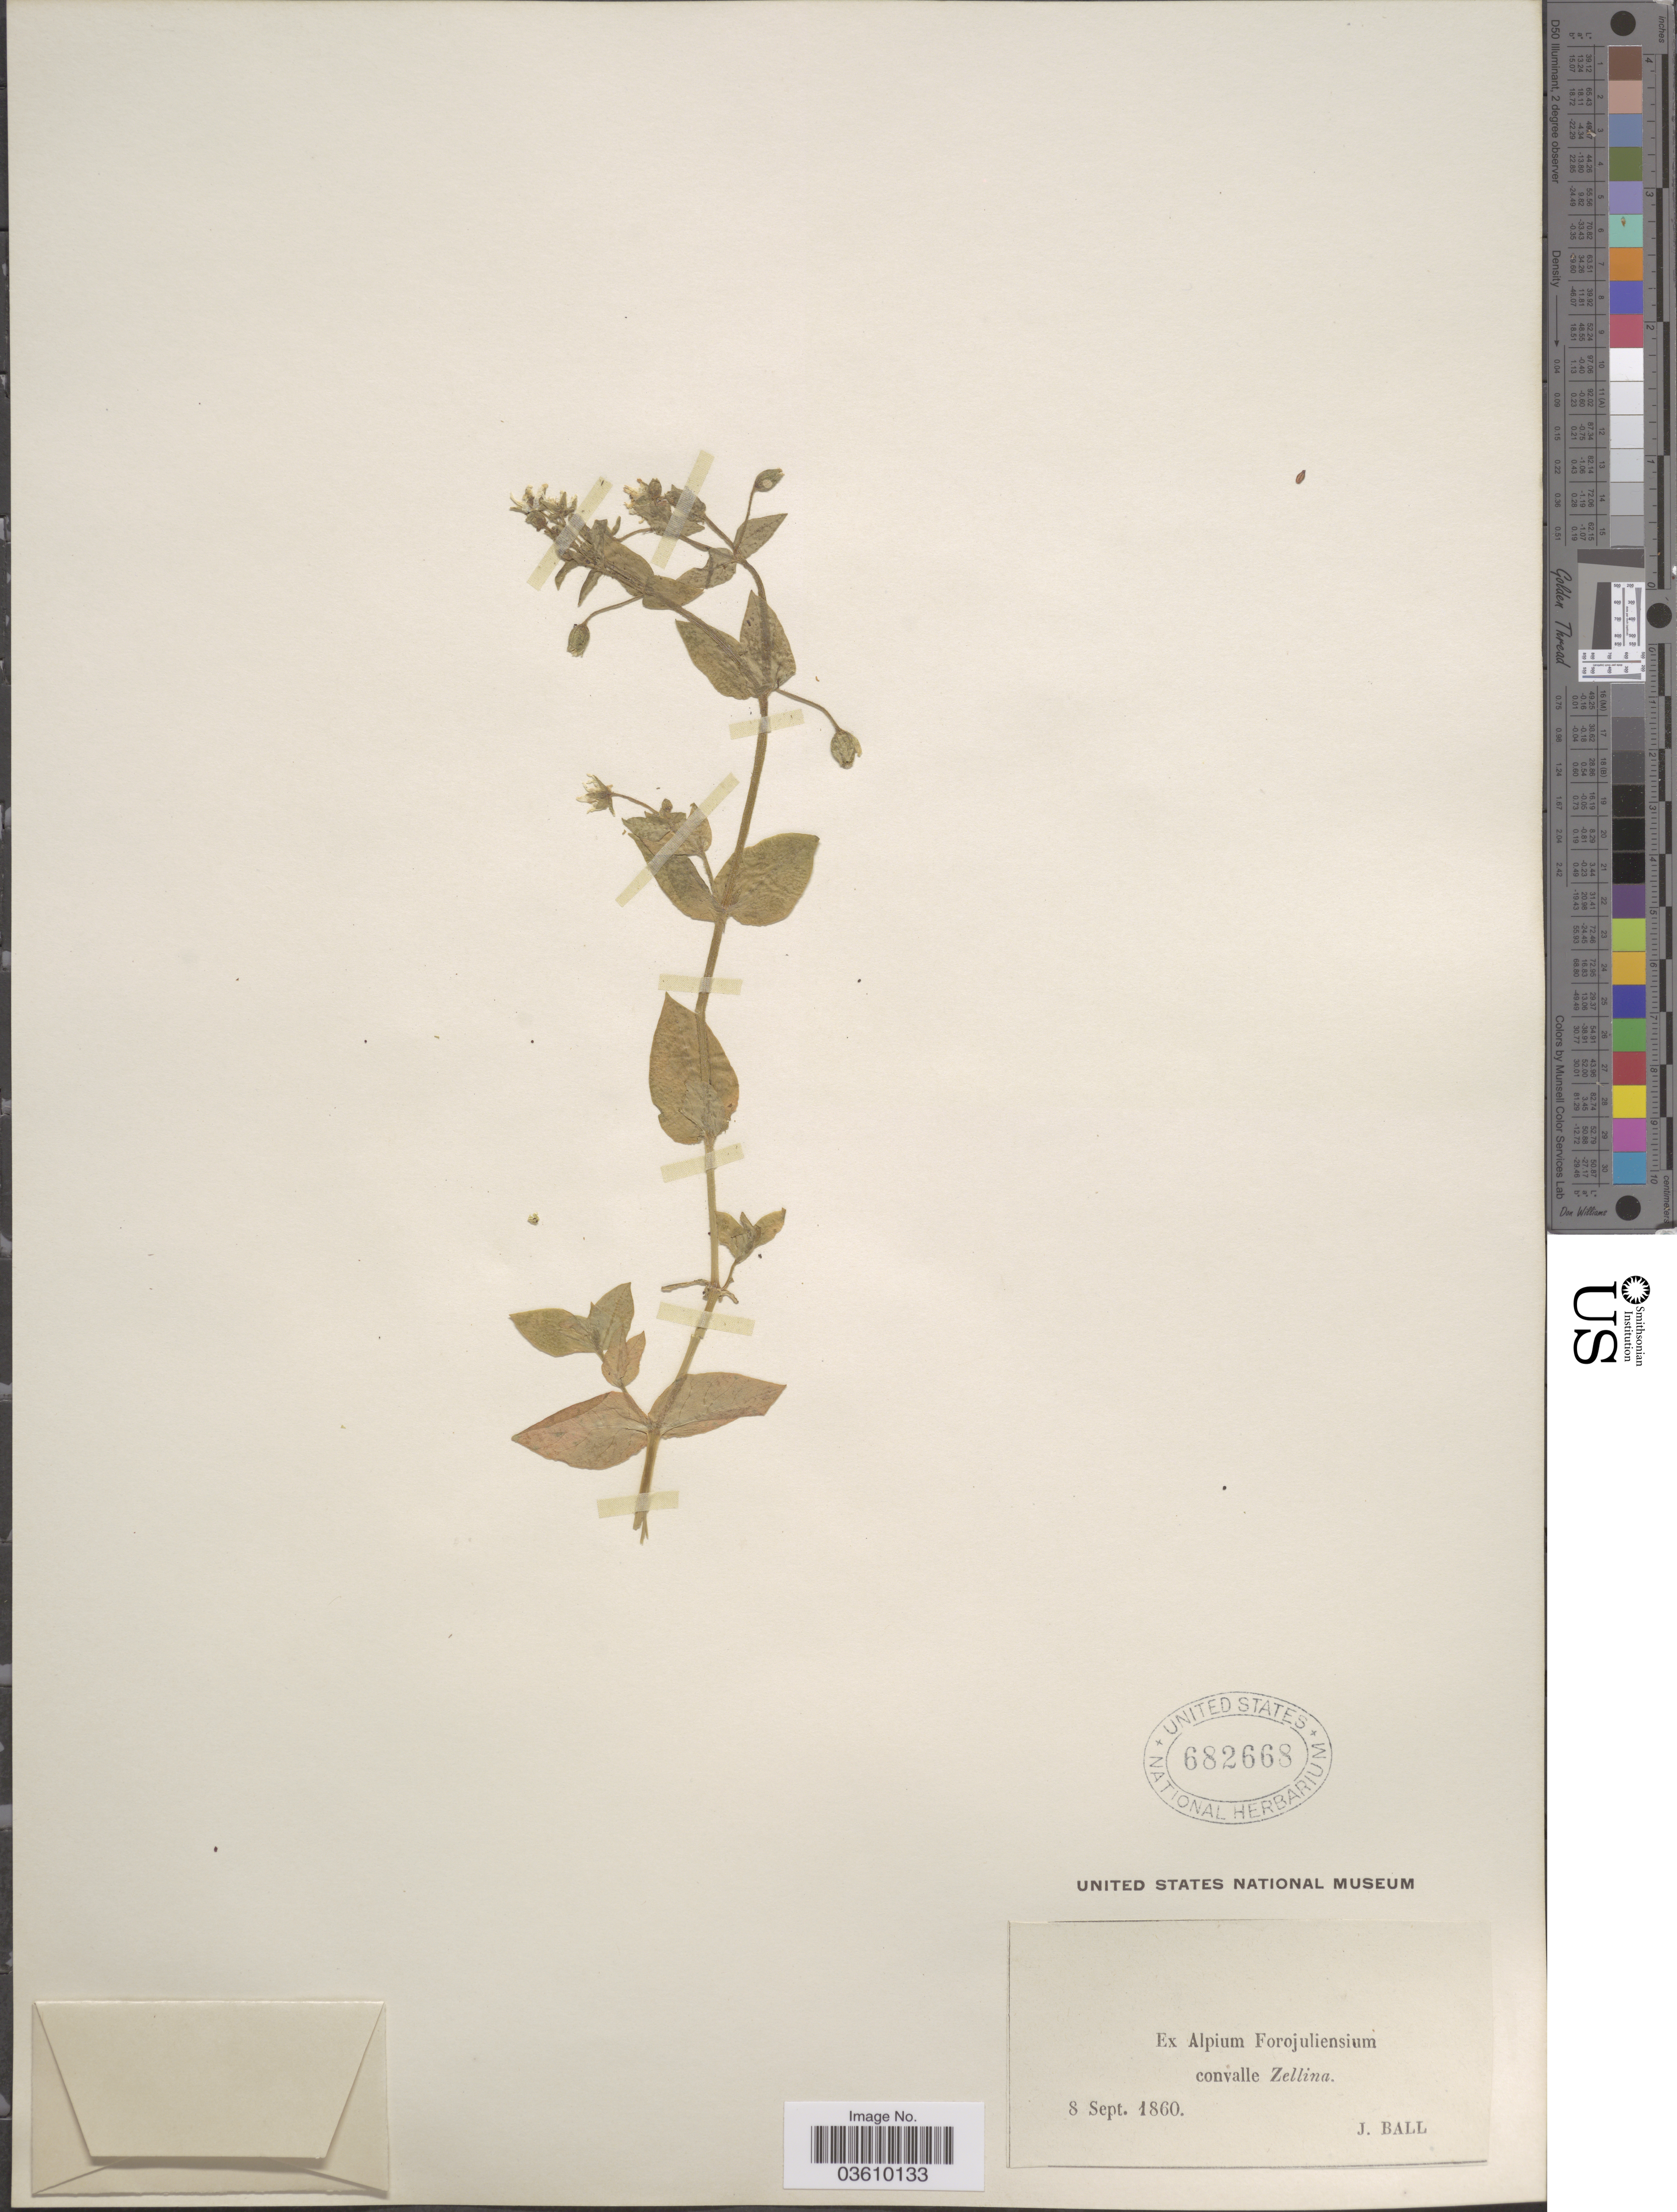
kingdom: Plantae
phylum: Tracheophyta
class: Magnoliopsida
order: Caryophyllales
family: Caryophyllaceae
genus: Stellaria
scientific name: Stellaria sp.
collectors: J. Ball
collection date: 1860-09-08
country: Italy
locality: Ex Alpium Forojuliensium convalle Zellina.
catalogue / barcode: US 682668